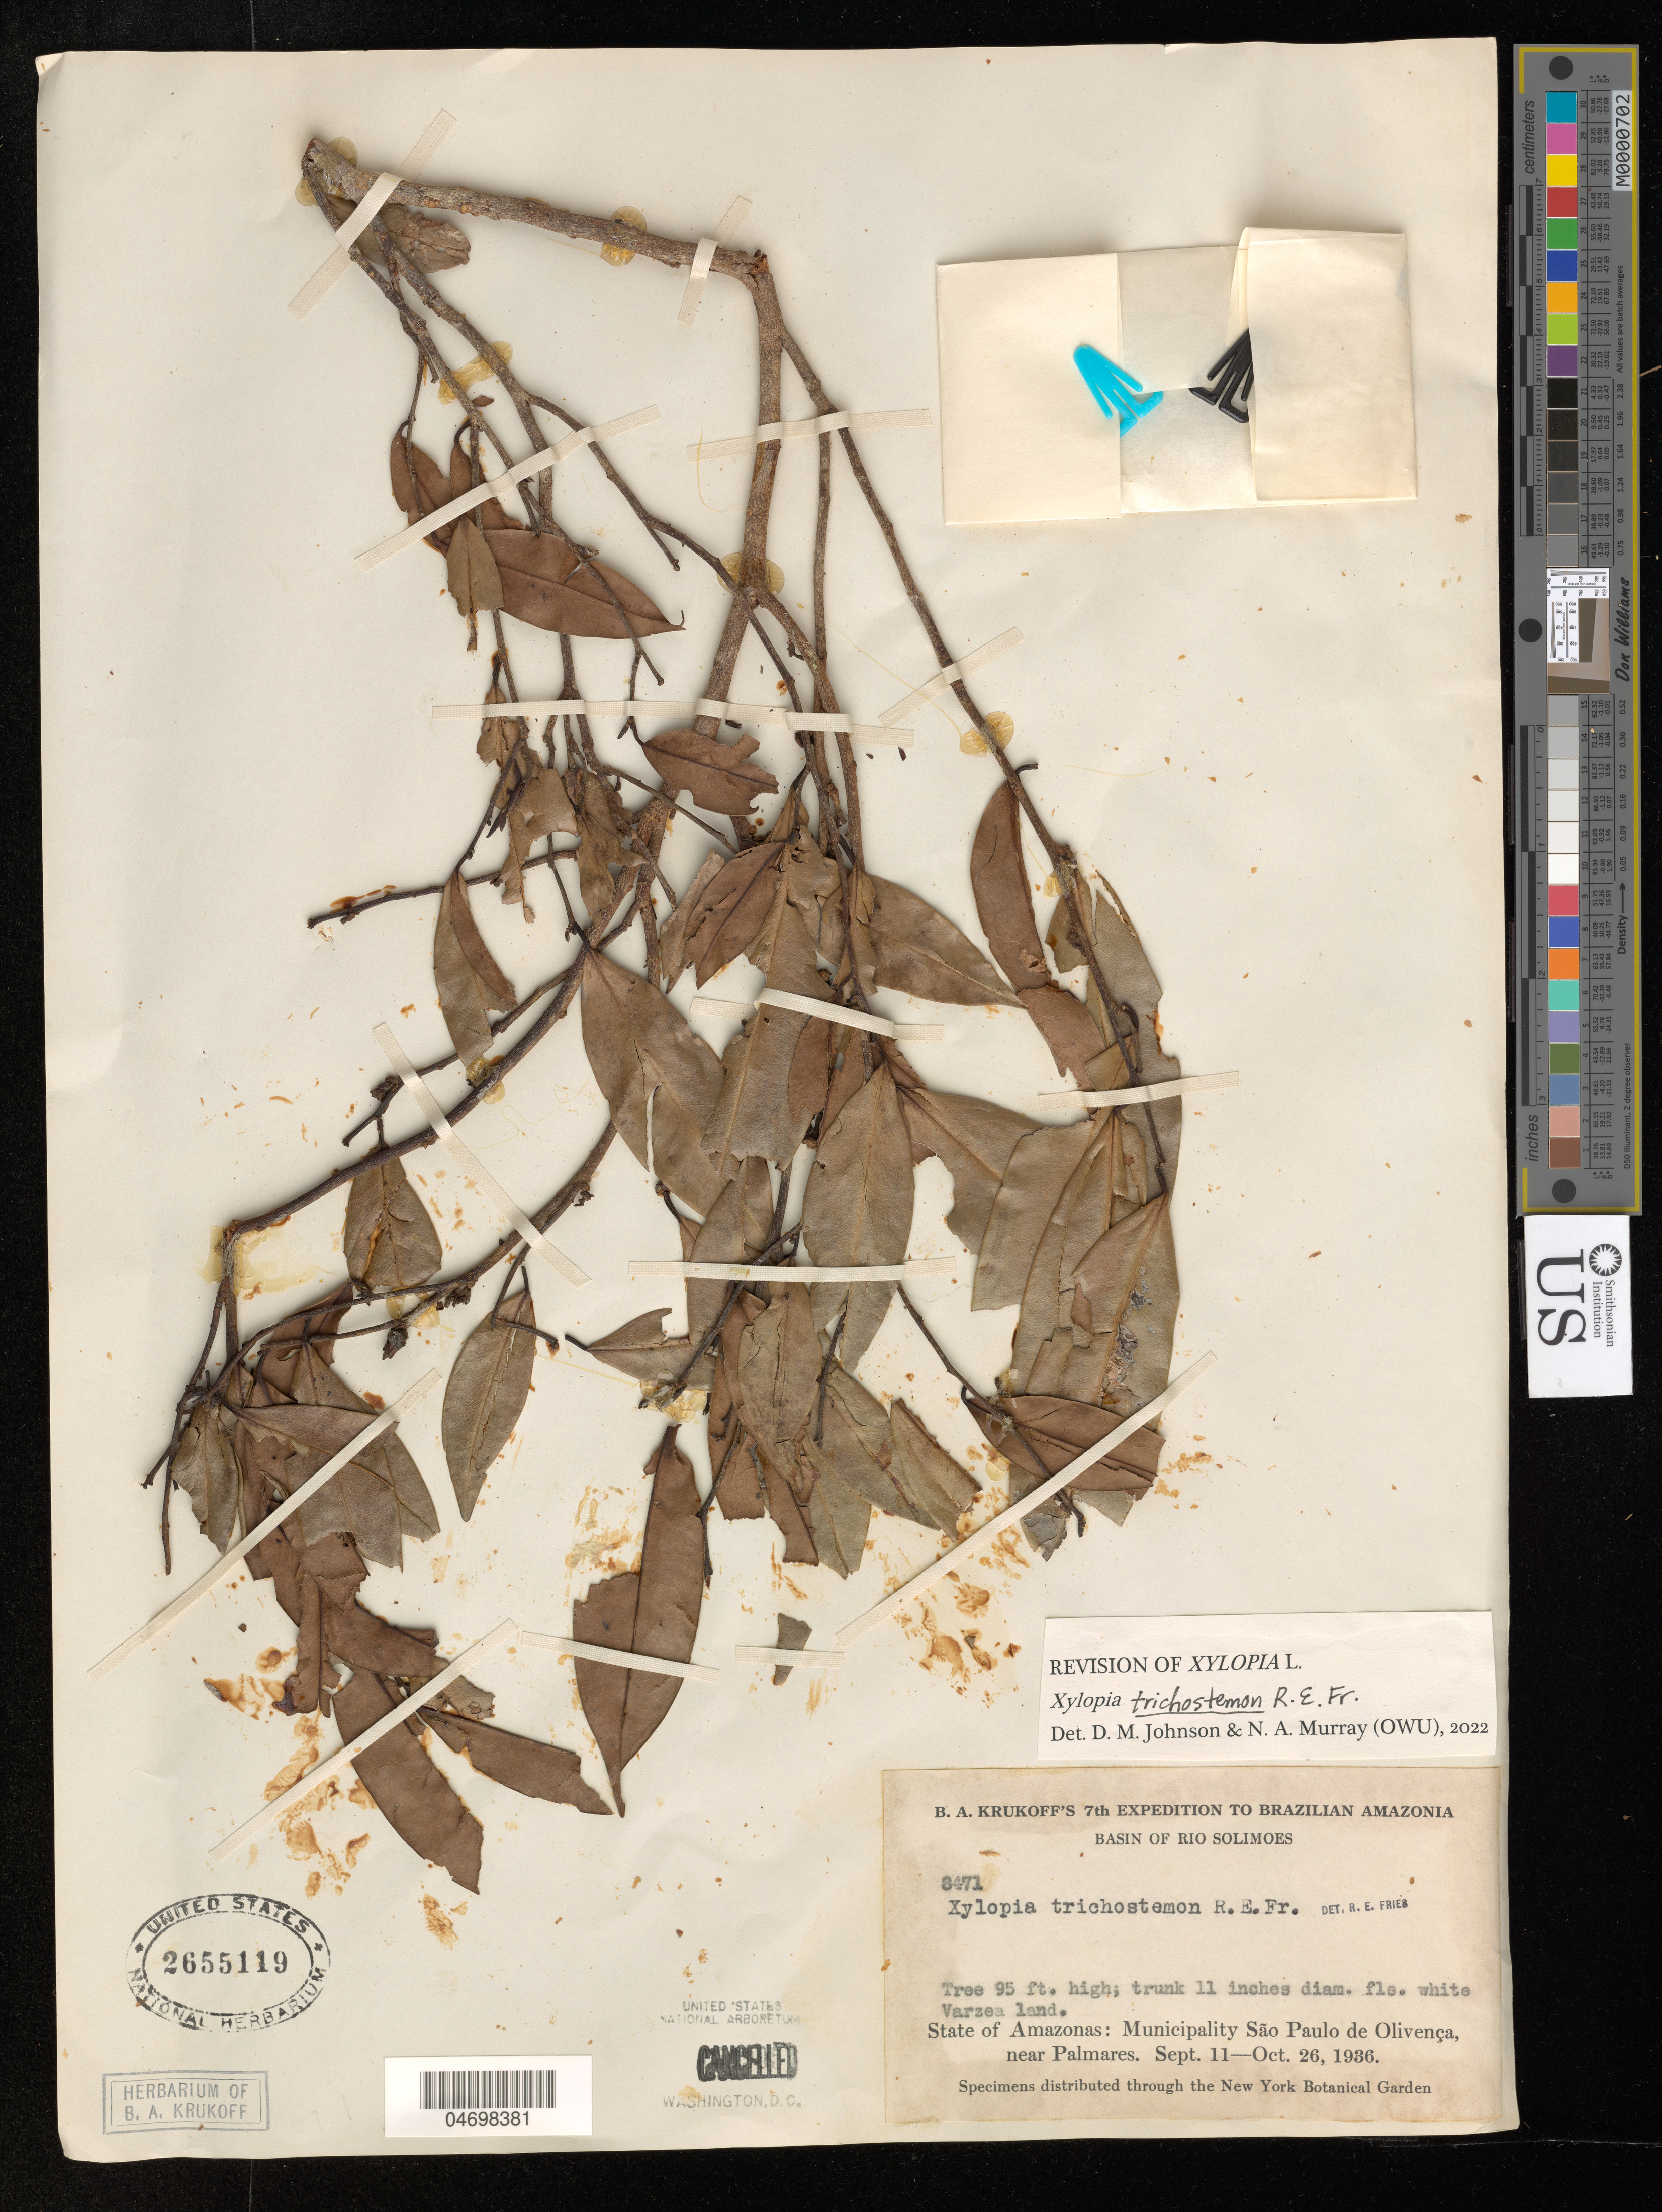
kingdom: Plantae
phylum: Tracheophyta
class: Magnoliopsida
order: Magnoliales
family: Annonaceae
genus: Xylopia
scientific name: Xylopia trichostemon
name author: R.E. Fr.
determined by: Johnson, D. M.; Murray, N. A.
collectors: B. A. Krukoff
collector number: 8471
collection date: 1936-09-11,1936-10-26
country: Brazil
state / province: Amazonas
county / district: São Paulo de Olivença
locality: Near Palmares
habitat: Varzea land.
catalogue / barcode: US 2655119